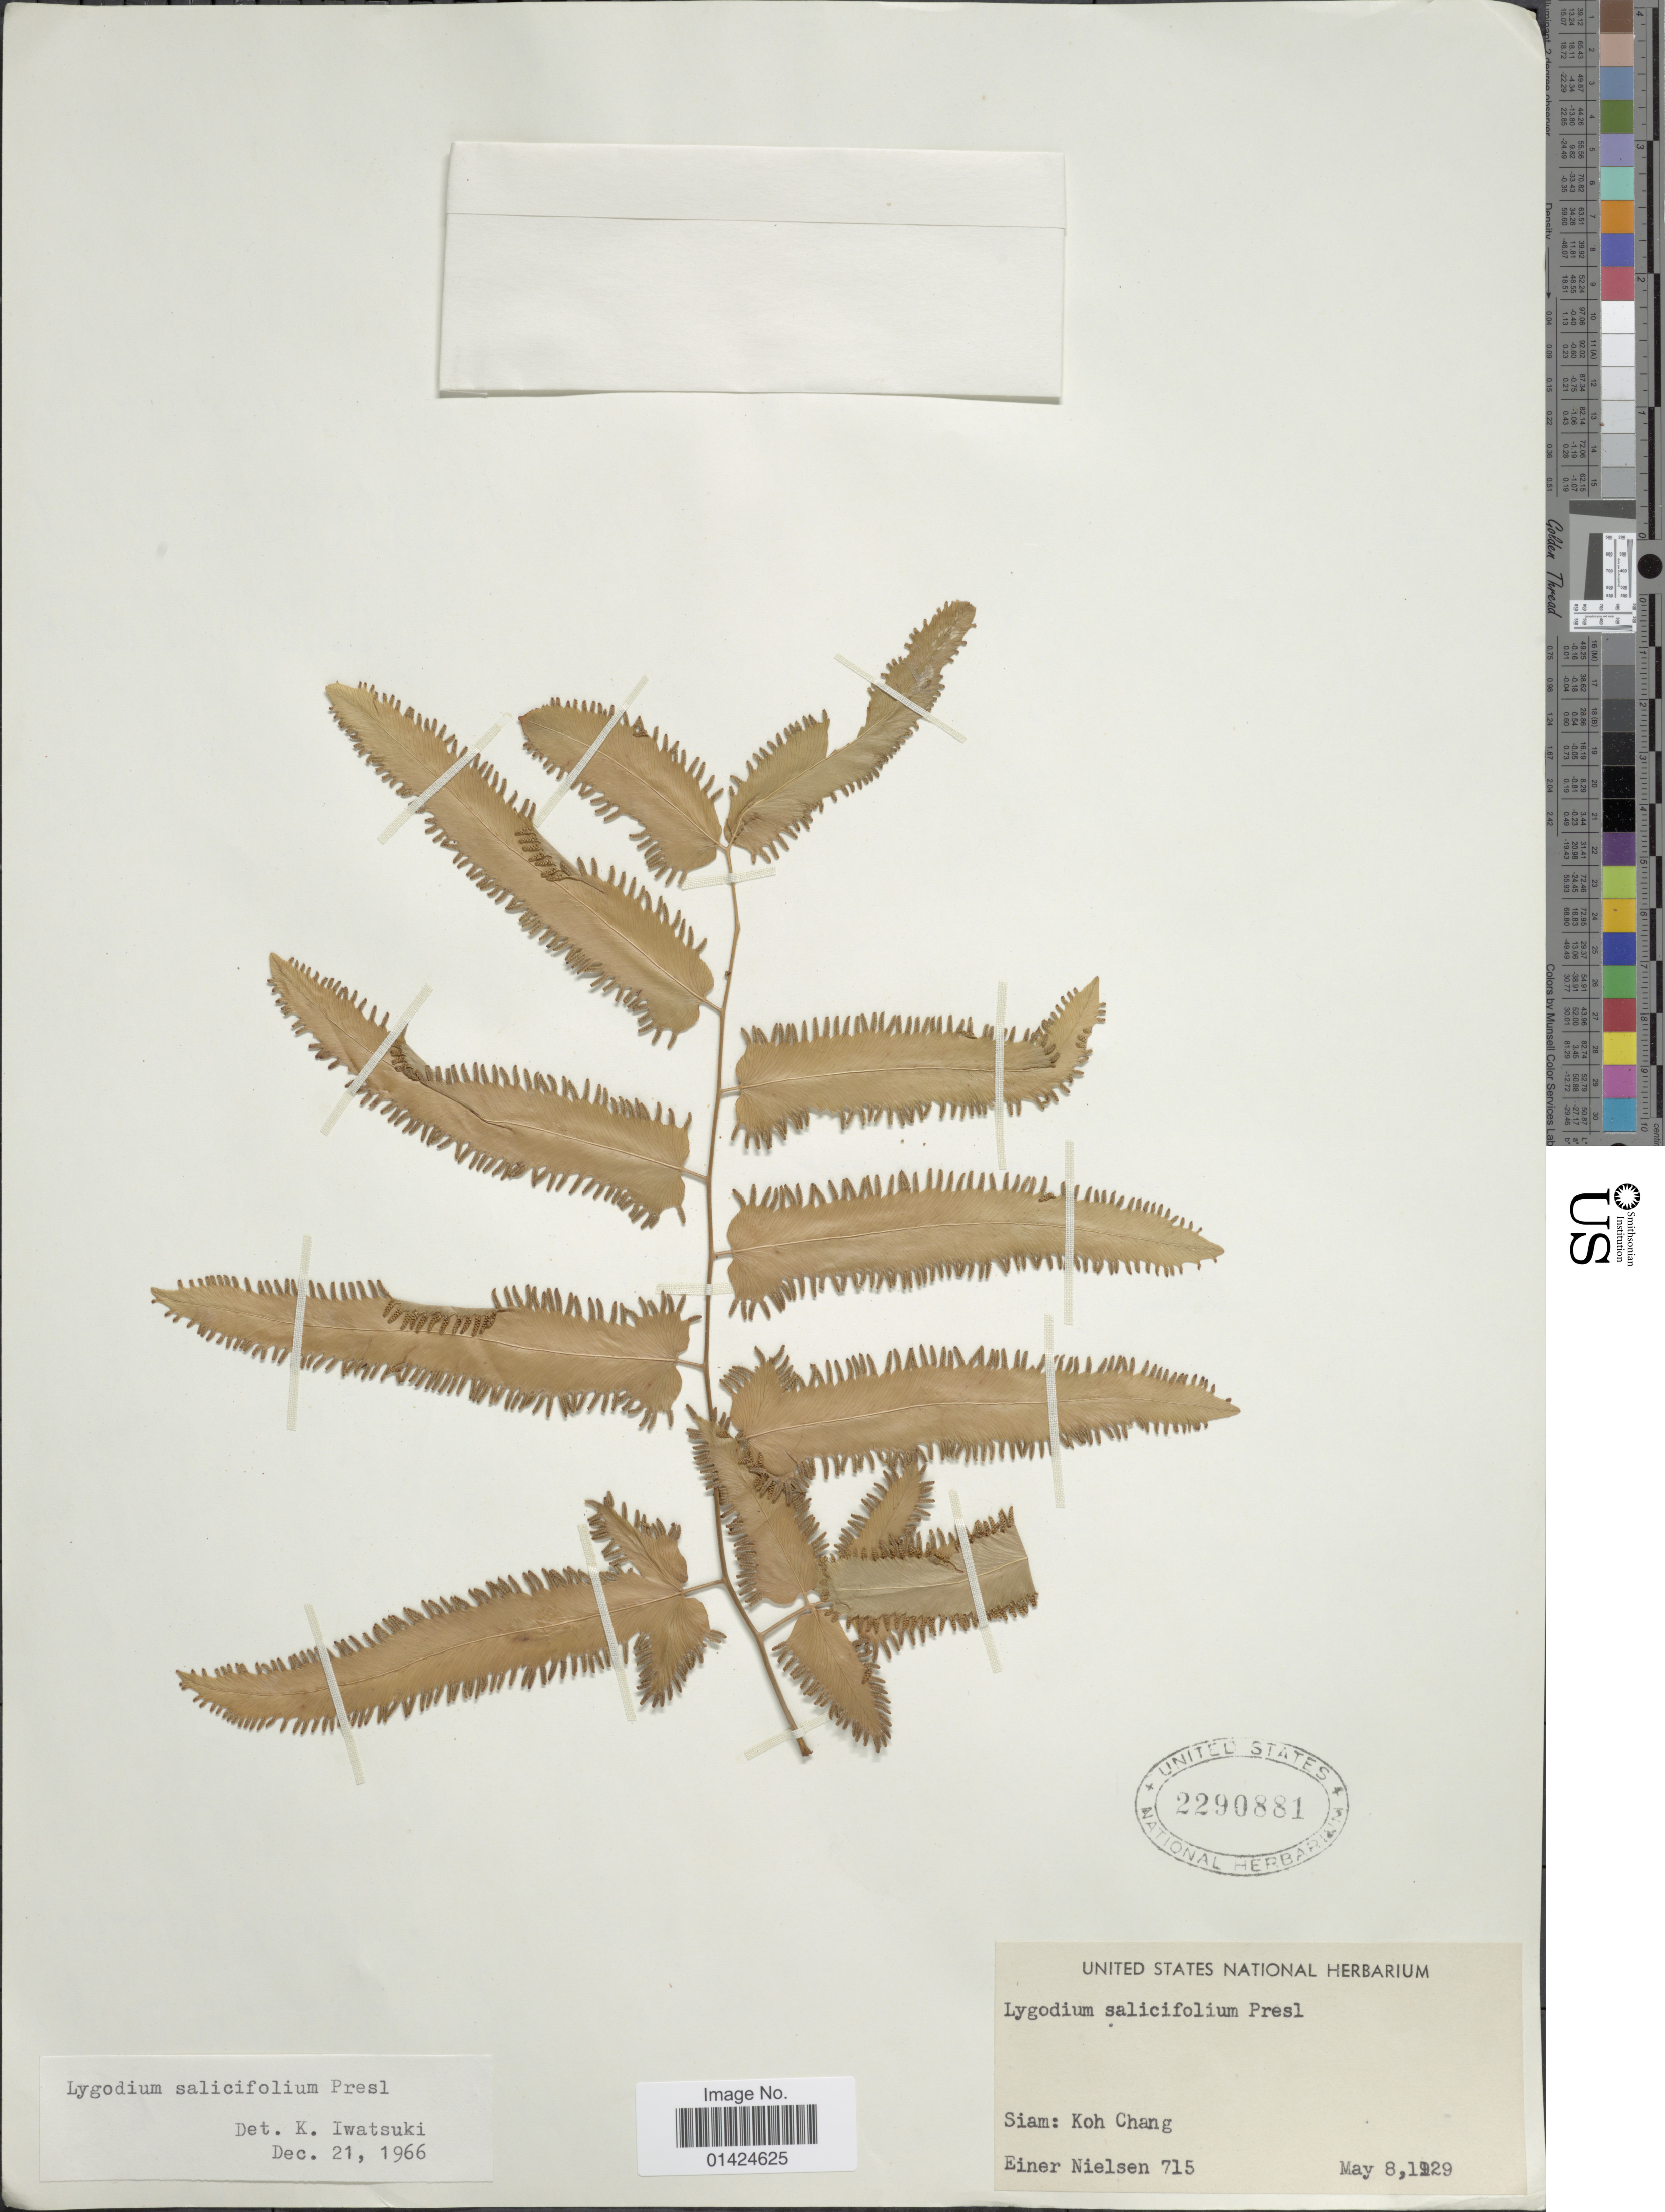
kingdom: Plantae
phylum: Tracheophyta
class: Polypodiopsida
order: Schizaeales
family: Lygodiaceae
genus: Lygodium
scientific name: Lygodium sailcifolium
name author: C. Presl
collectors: E. Nielsen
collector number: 715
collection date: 1929-05-09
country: Thailand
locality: Siam: Koh Chang.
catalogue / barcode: US 2290881